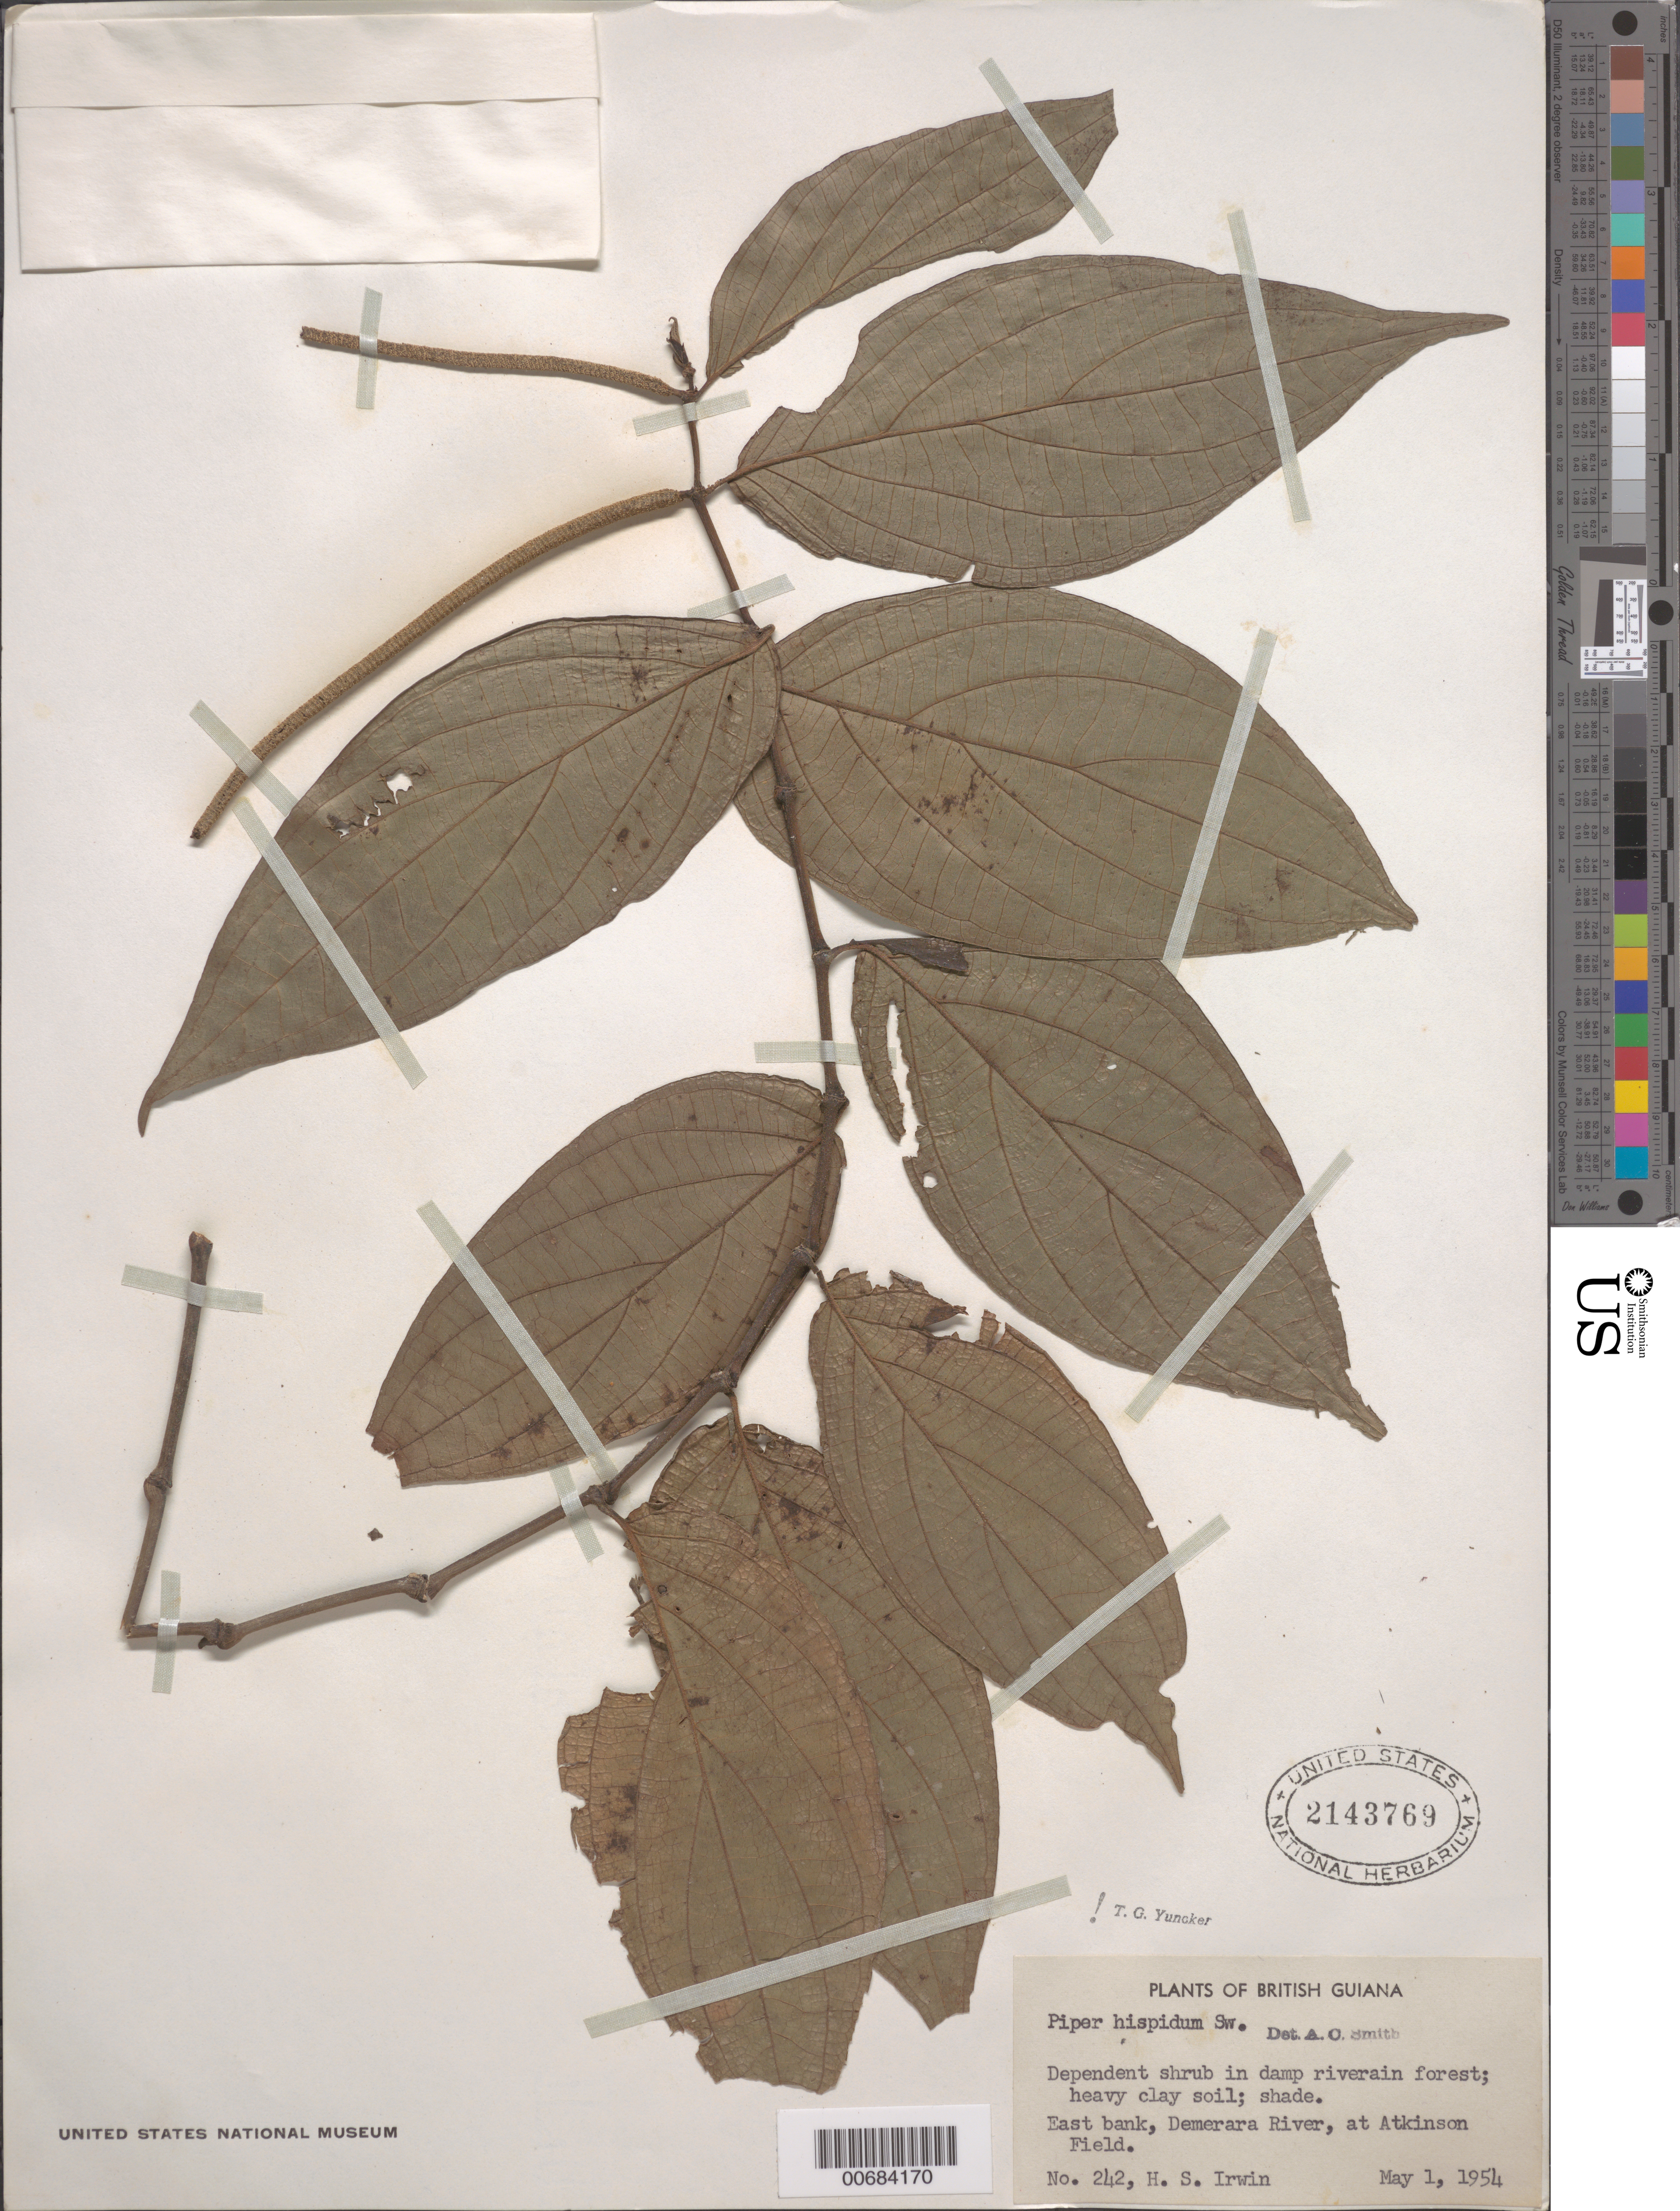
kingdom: Plantae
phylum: Tracheophyta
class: Magnoliopsida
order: Piperales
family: Piperaceae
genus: Piper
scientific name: Piper hispidum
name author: Sw.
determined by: Yuncker, T. G.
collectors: H. Irwin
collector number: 242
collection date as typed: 1-May-54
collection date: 1954-05-01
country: Guyana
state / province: Demerara-Mahaica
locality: Atkinson Field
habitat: Damp riverine forest; heavy clay soil; shade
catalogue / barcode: US 2143769